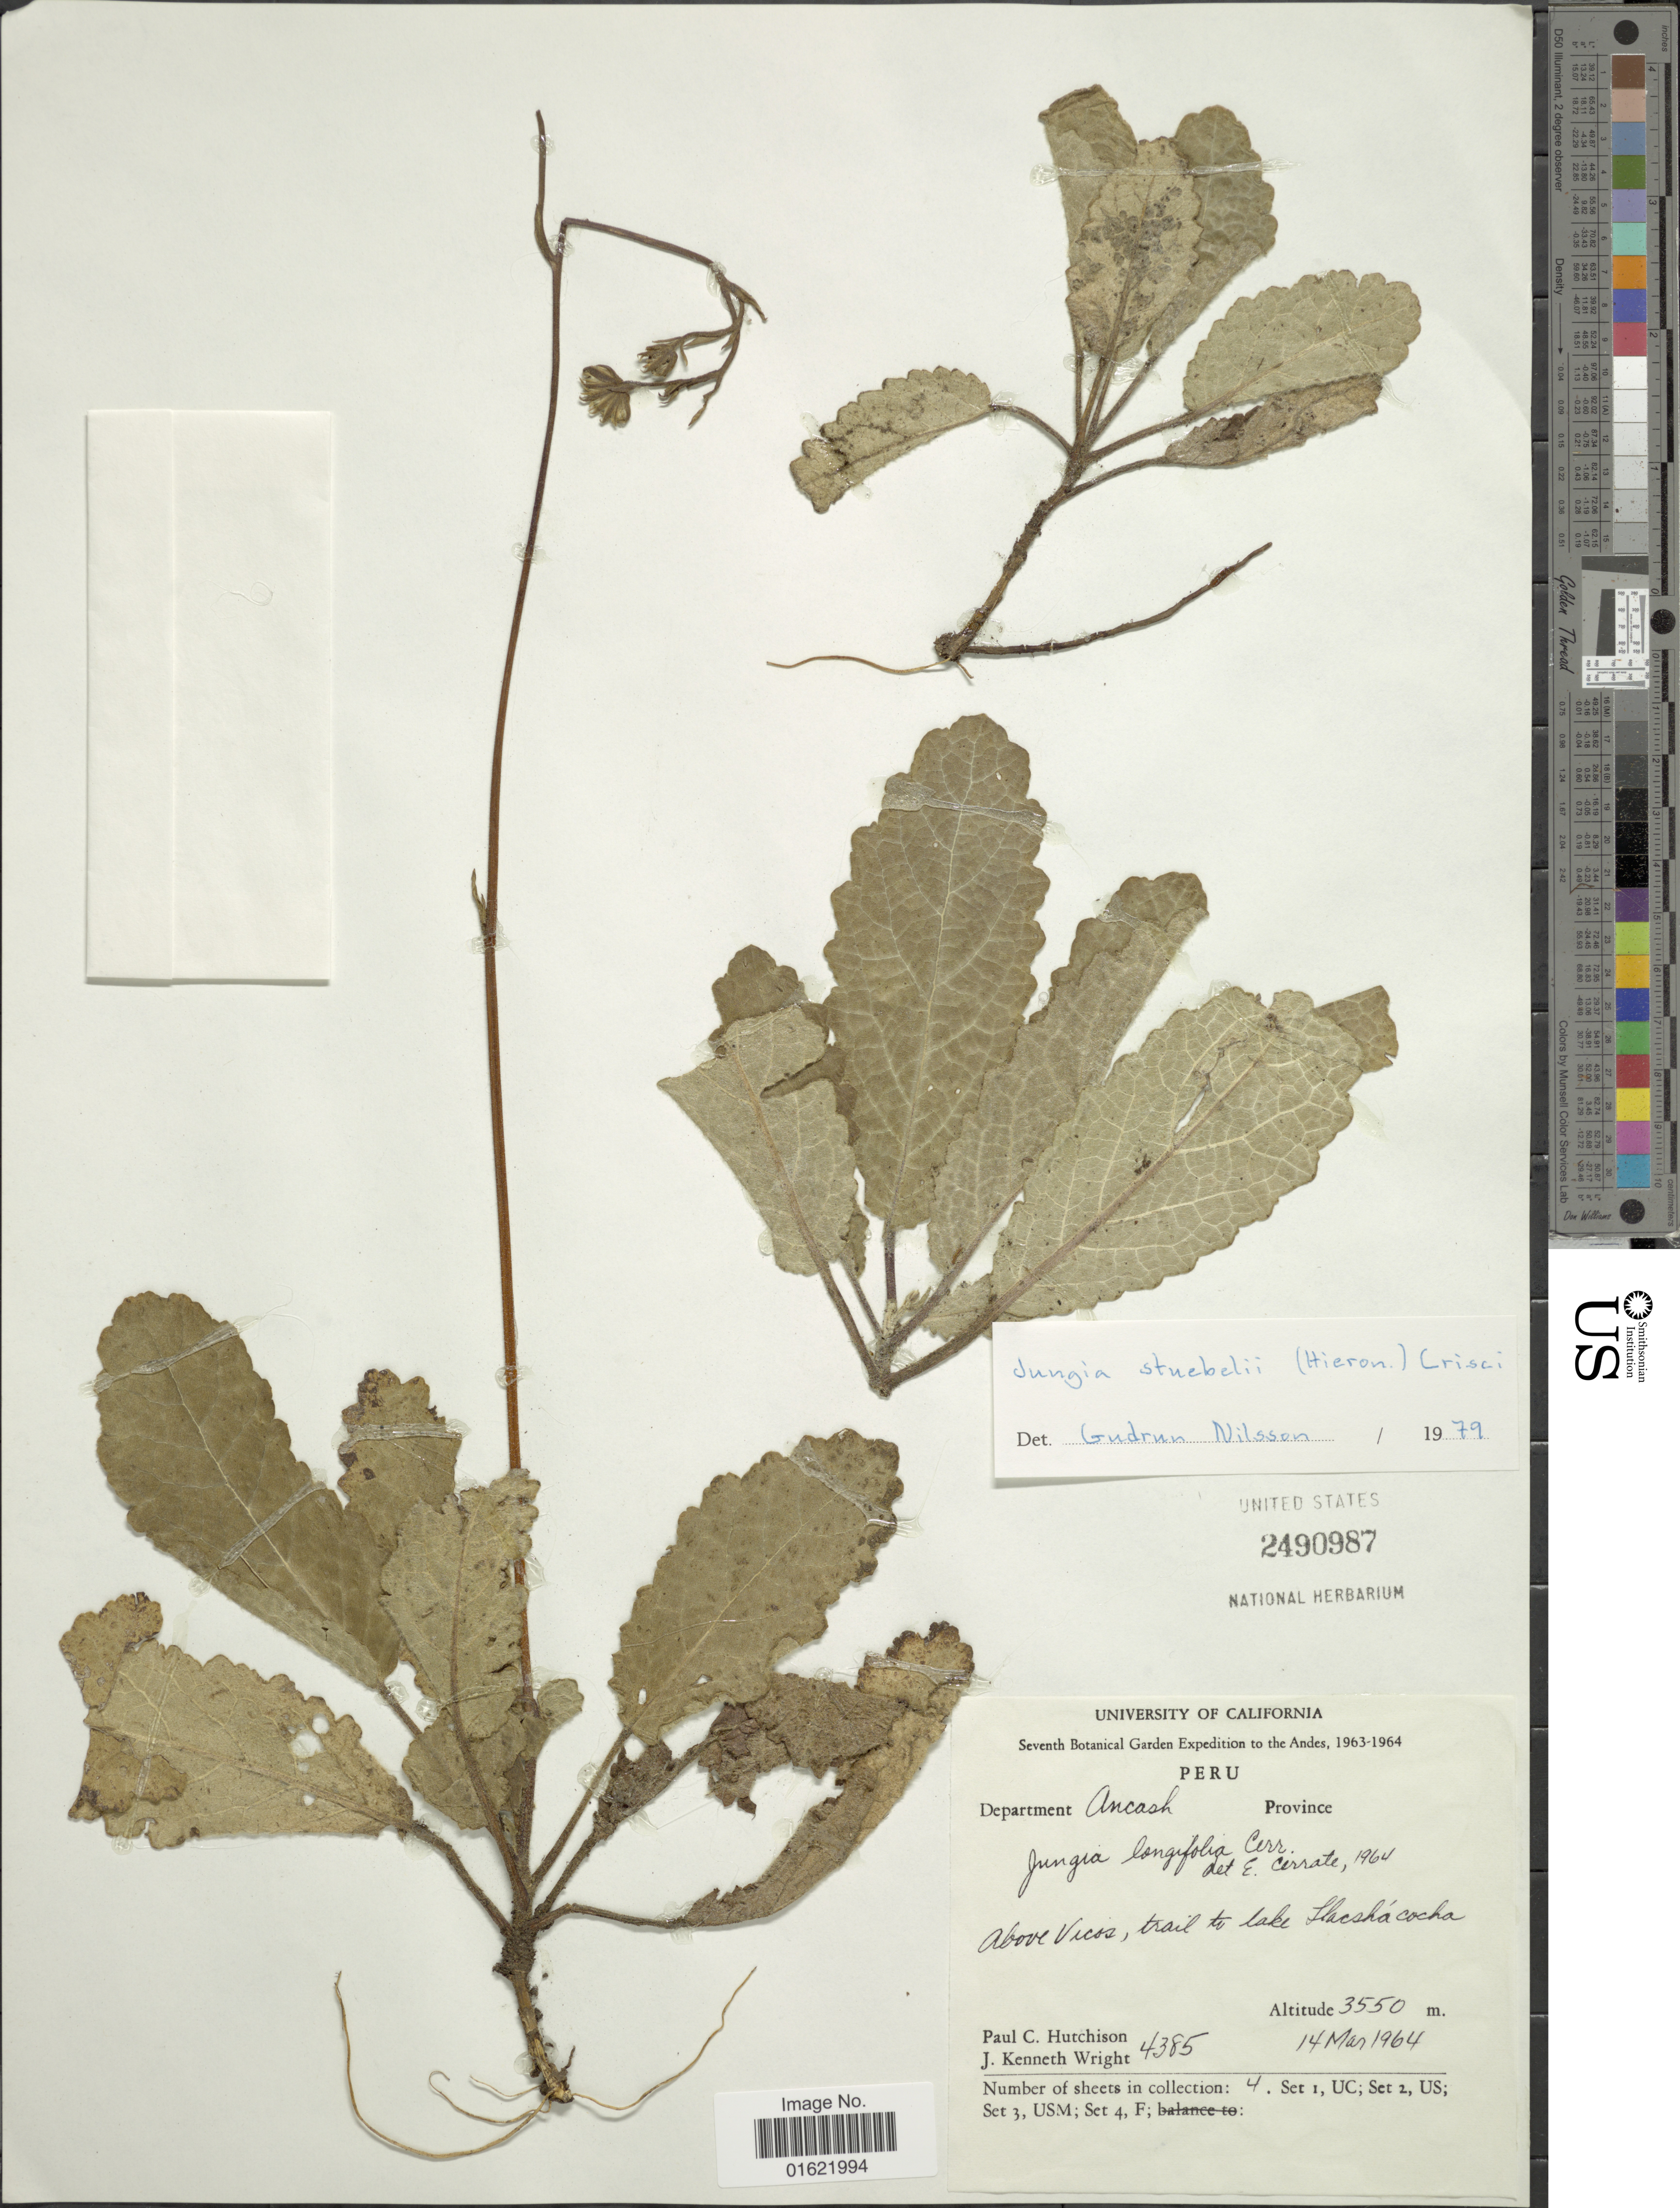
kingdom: Plantae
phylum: Tracheophyta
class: Magnoliopsida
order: Asterales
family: Asteraceae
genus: Jungia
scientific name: Jungia stuebelli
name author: (Hieron.) Crisci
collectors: P. C. Hutchison & J. K. Wright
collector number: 4385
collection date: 1964-03-14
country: Peru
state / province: Ancash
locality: Above Vicos, trail to lake Llacshacocha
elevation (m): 3550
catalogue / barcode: US 2490987